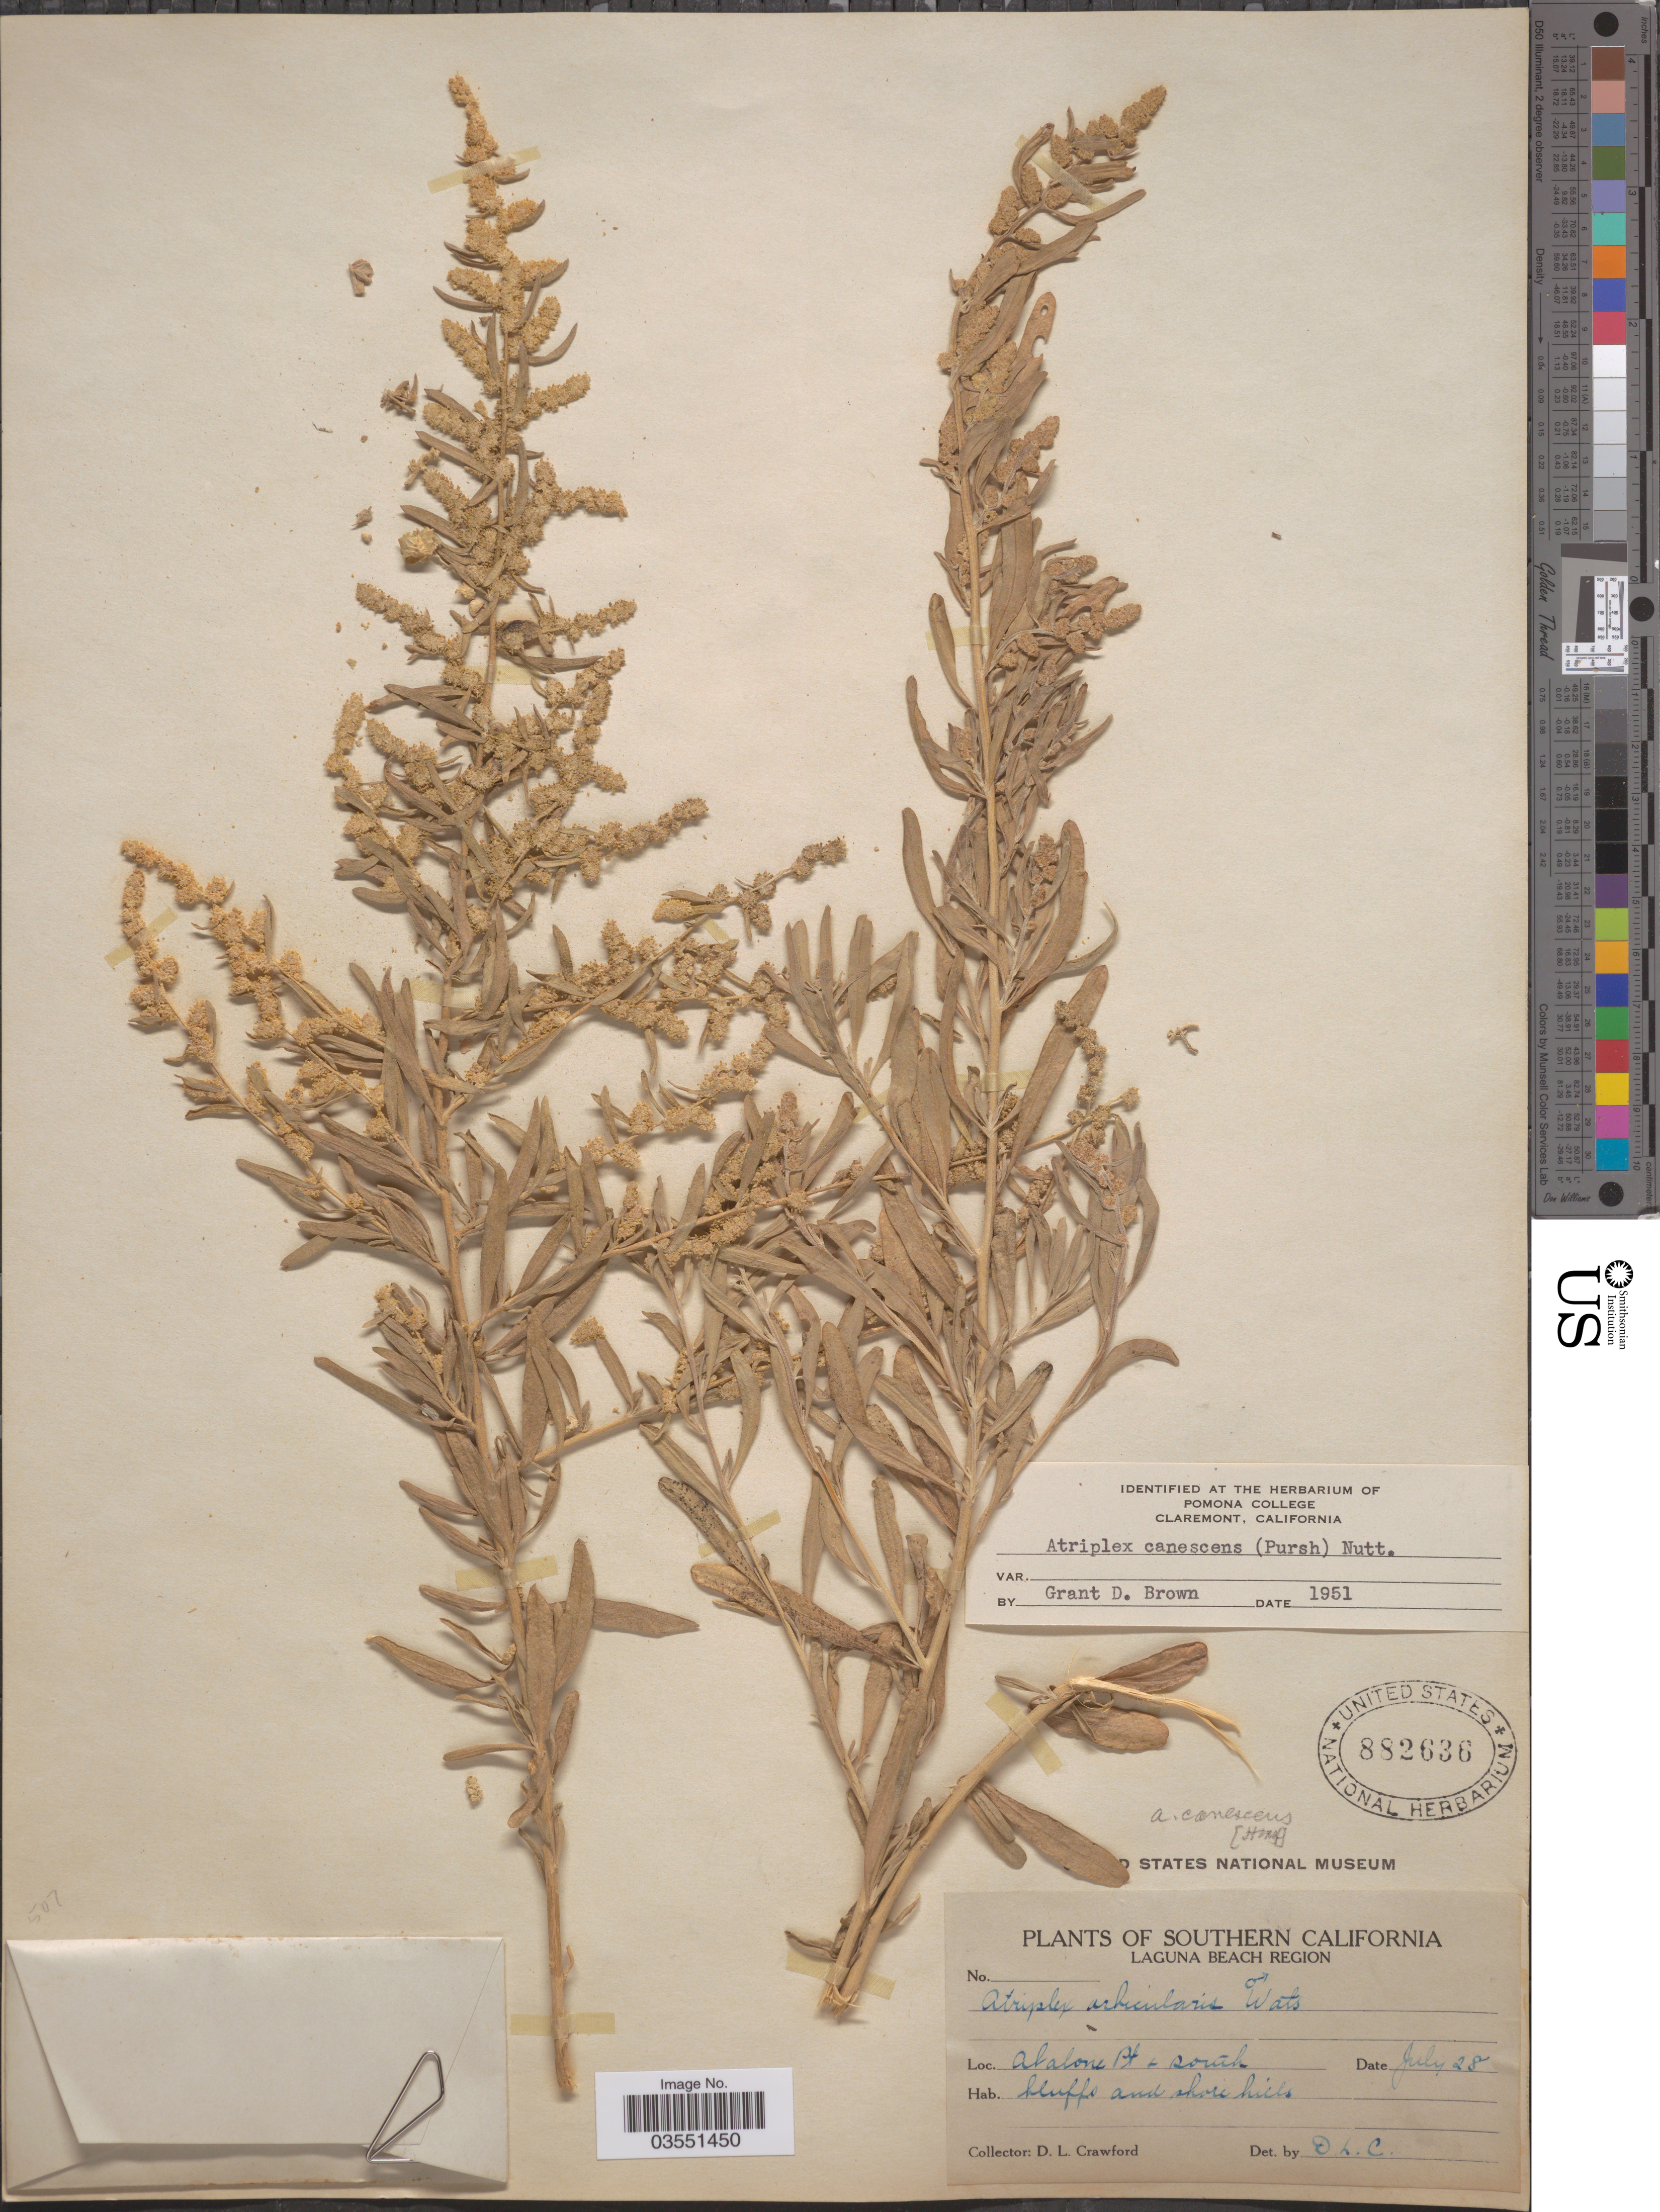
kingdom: Plantae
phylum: Tracheophyta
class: Magnoliopsida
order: Caryophyllales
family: Amaranthaceae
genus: Atriplex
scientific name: Atriplex canescens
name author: (Pursh) Nutt.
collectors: D. L. Crawford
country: United States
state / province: California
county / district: Orange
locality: Southern California. Laguna Beach Region. Abalone Pt + south.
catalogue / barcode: US 882636